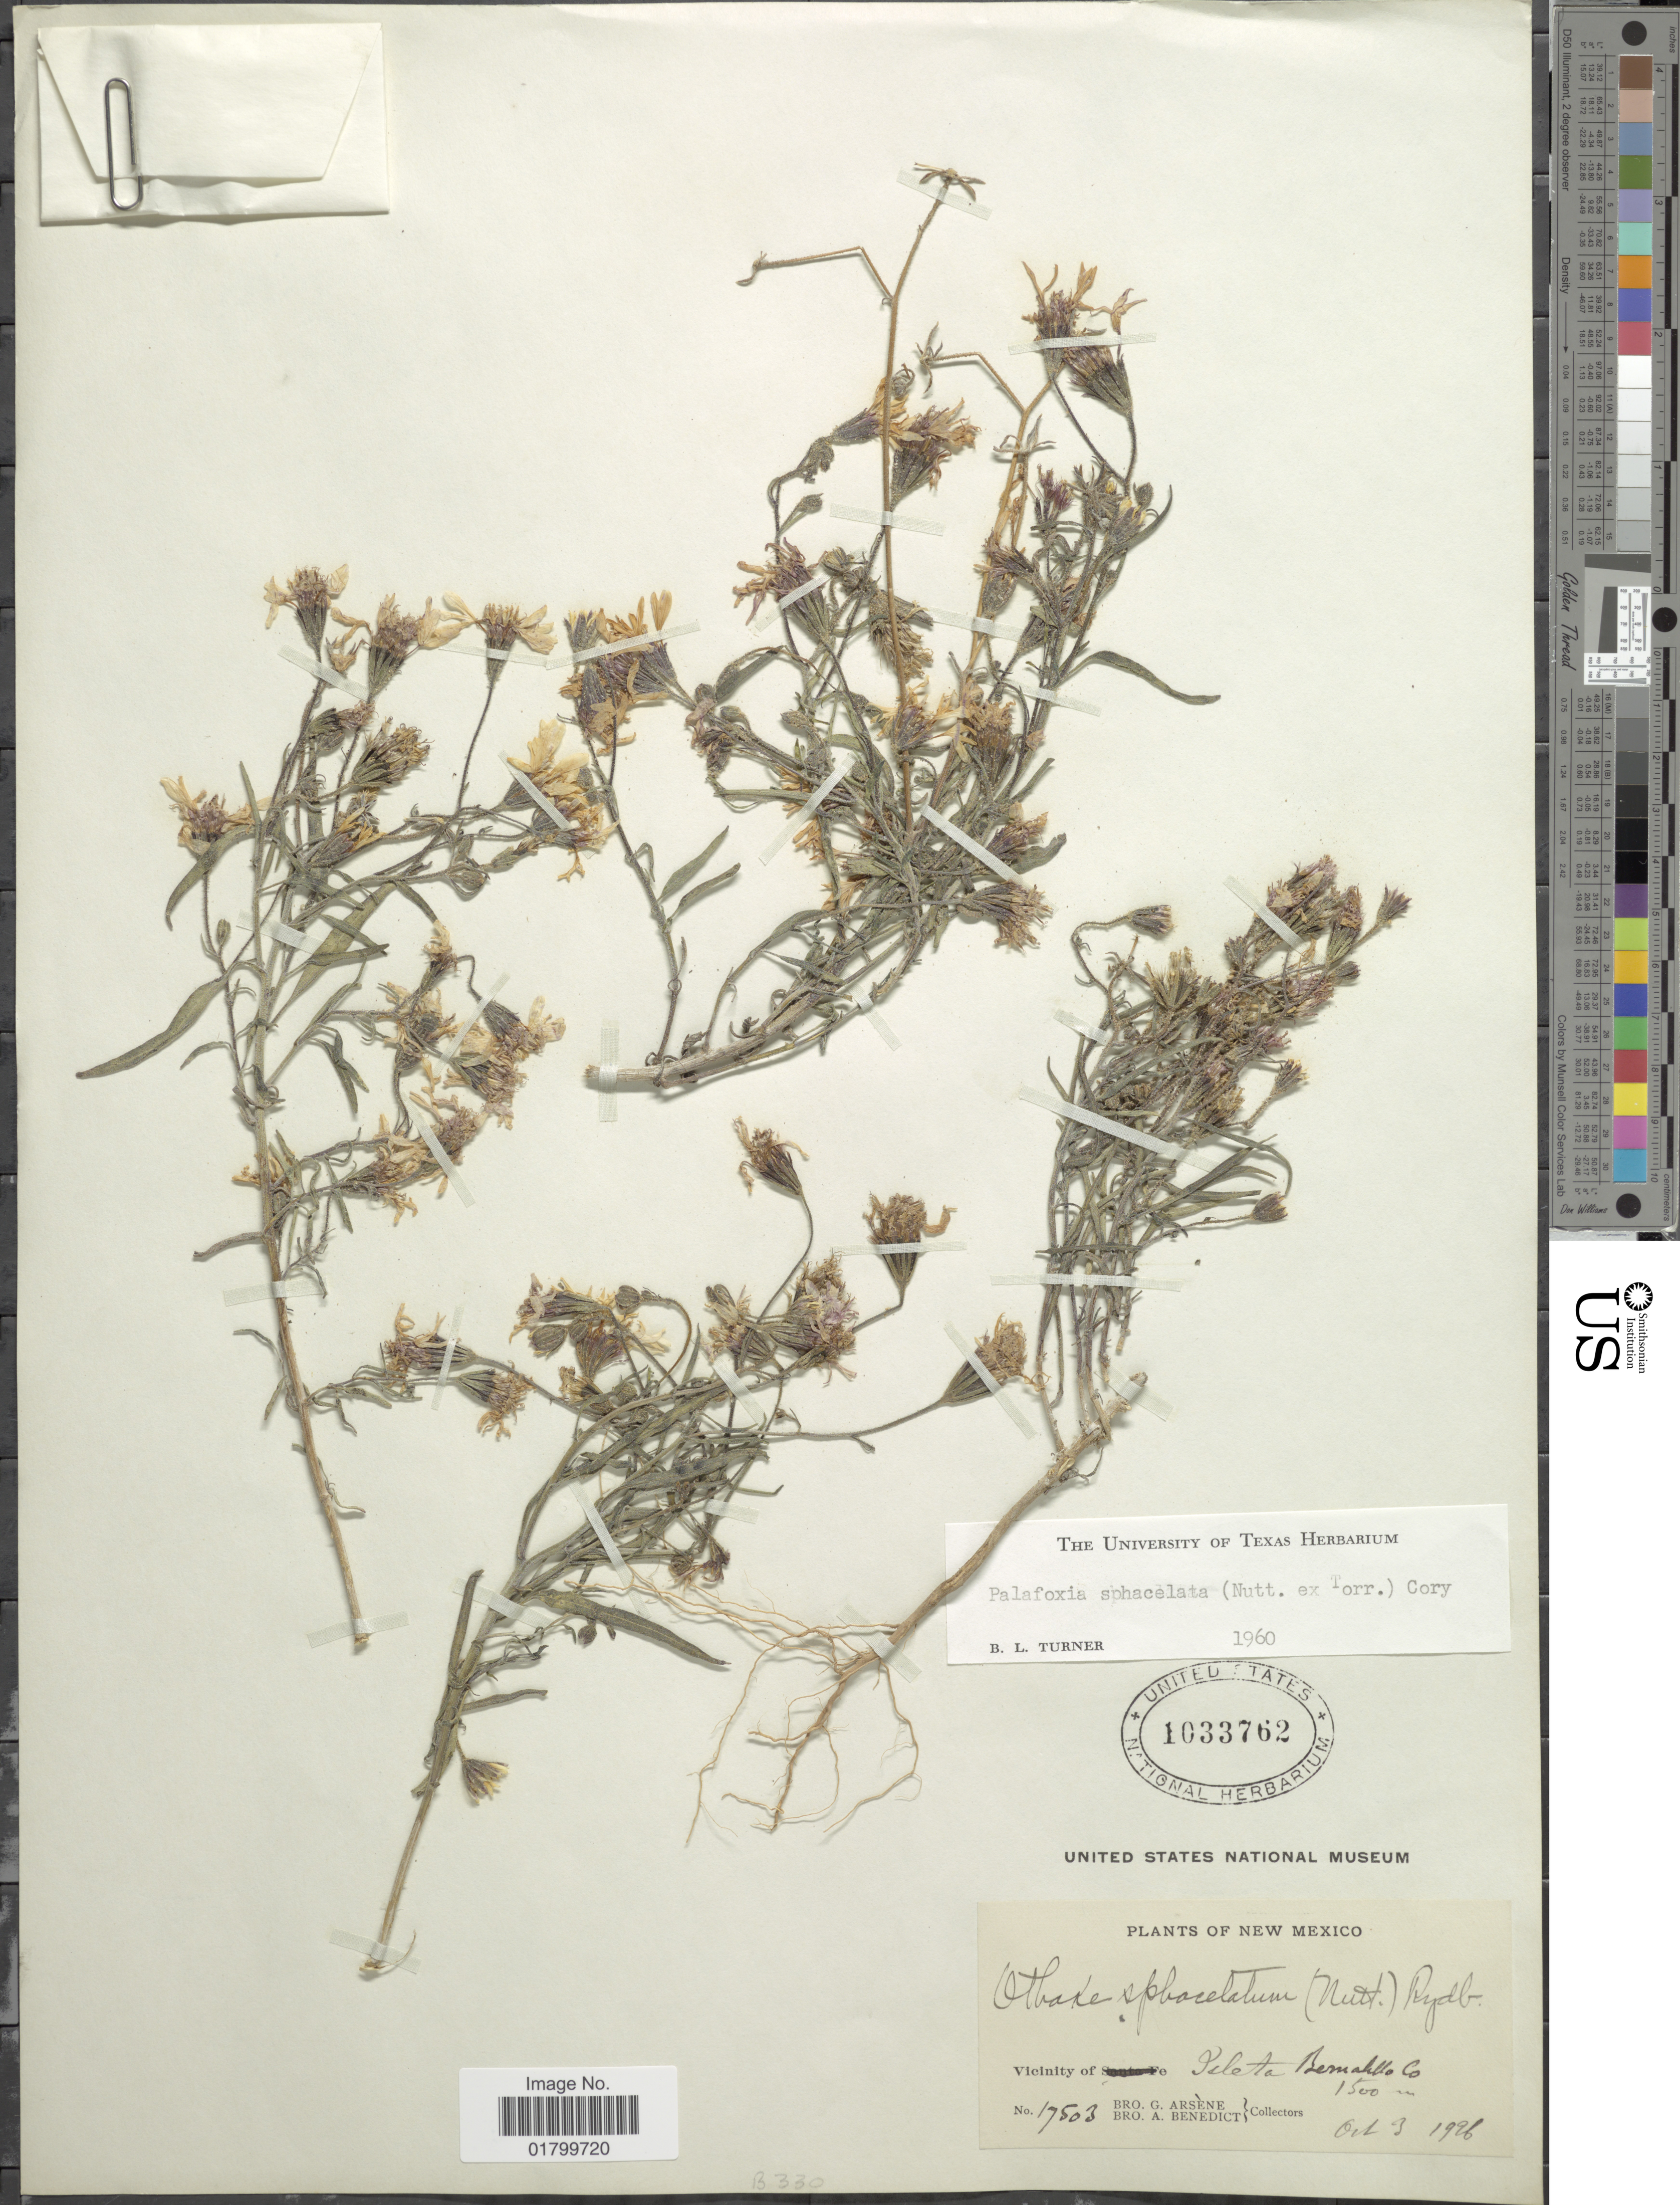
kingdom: Plantae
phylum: Tracheophyta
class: Magnoliopsida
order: Asterales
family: Asteraceae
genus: Palafoxia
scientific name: Palafoxia sphacelata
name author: (Nutt. ex Torr.) Cory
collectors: Bro. G. Arsène & Bro. A. Benedict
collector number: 17503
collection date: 1926-10-03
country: United States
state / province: New Mexico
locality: Vicinity of Isleta, Bernalillo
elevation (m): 1500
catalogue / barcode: US 1033762